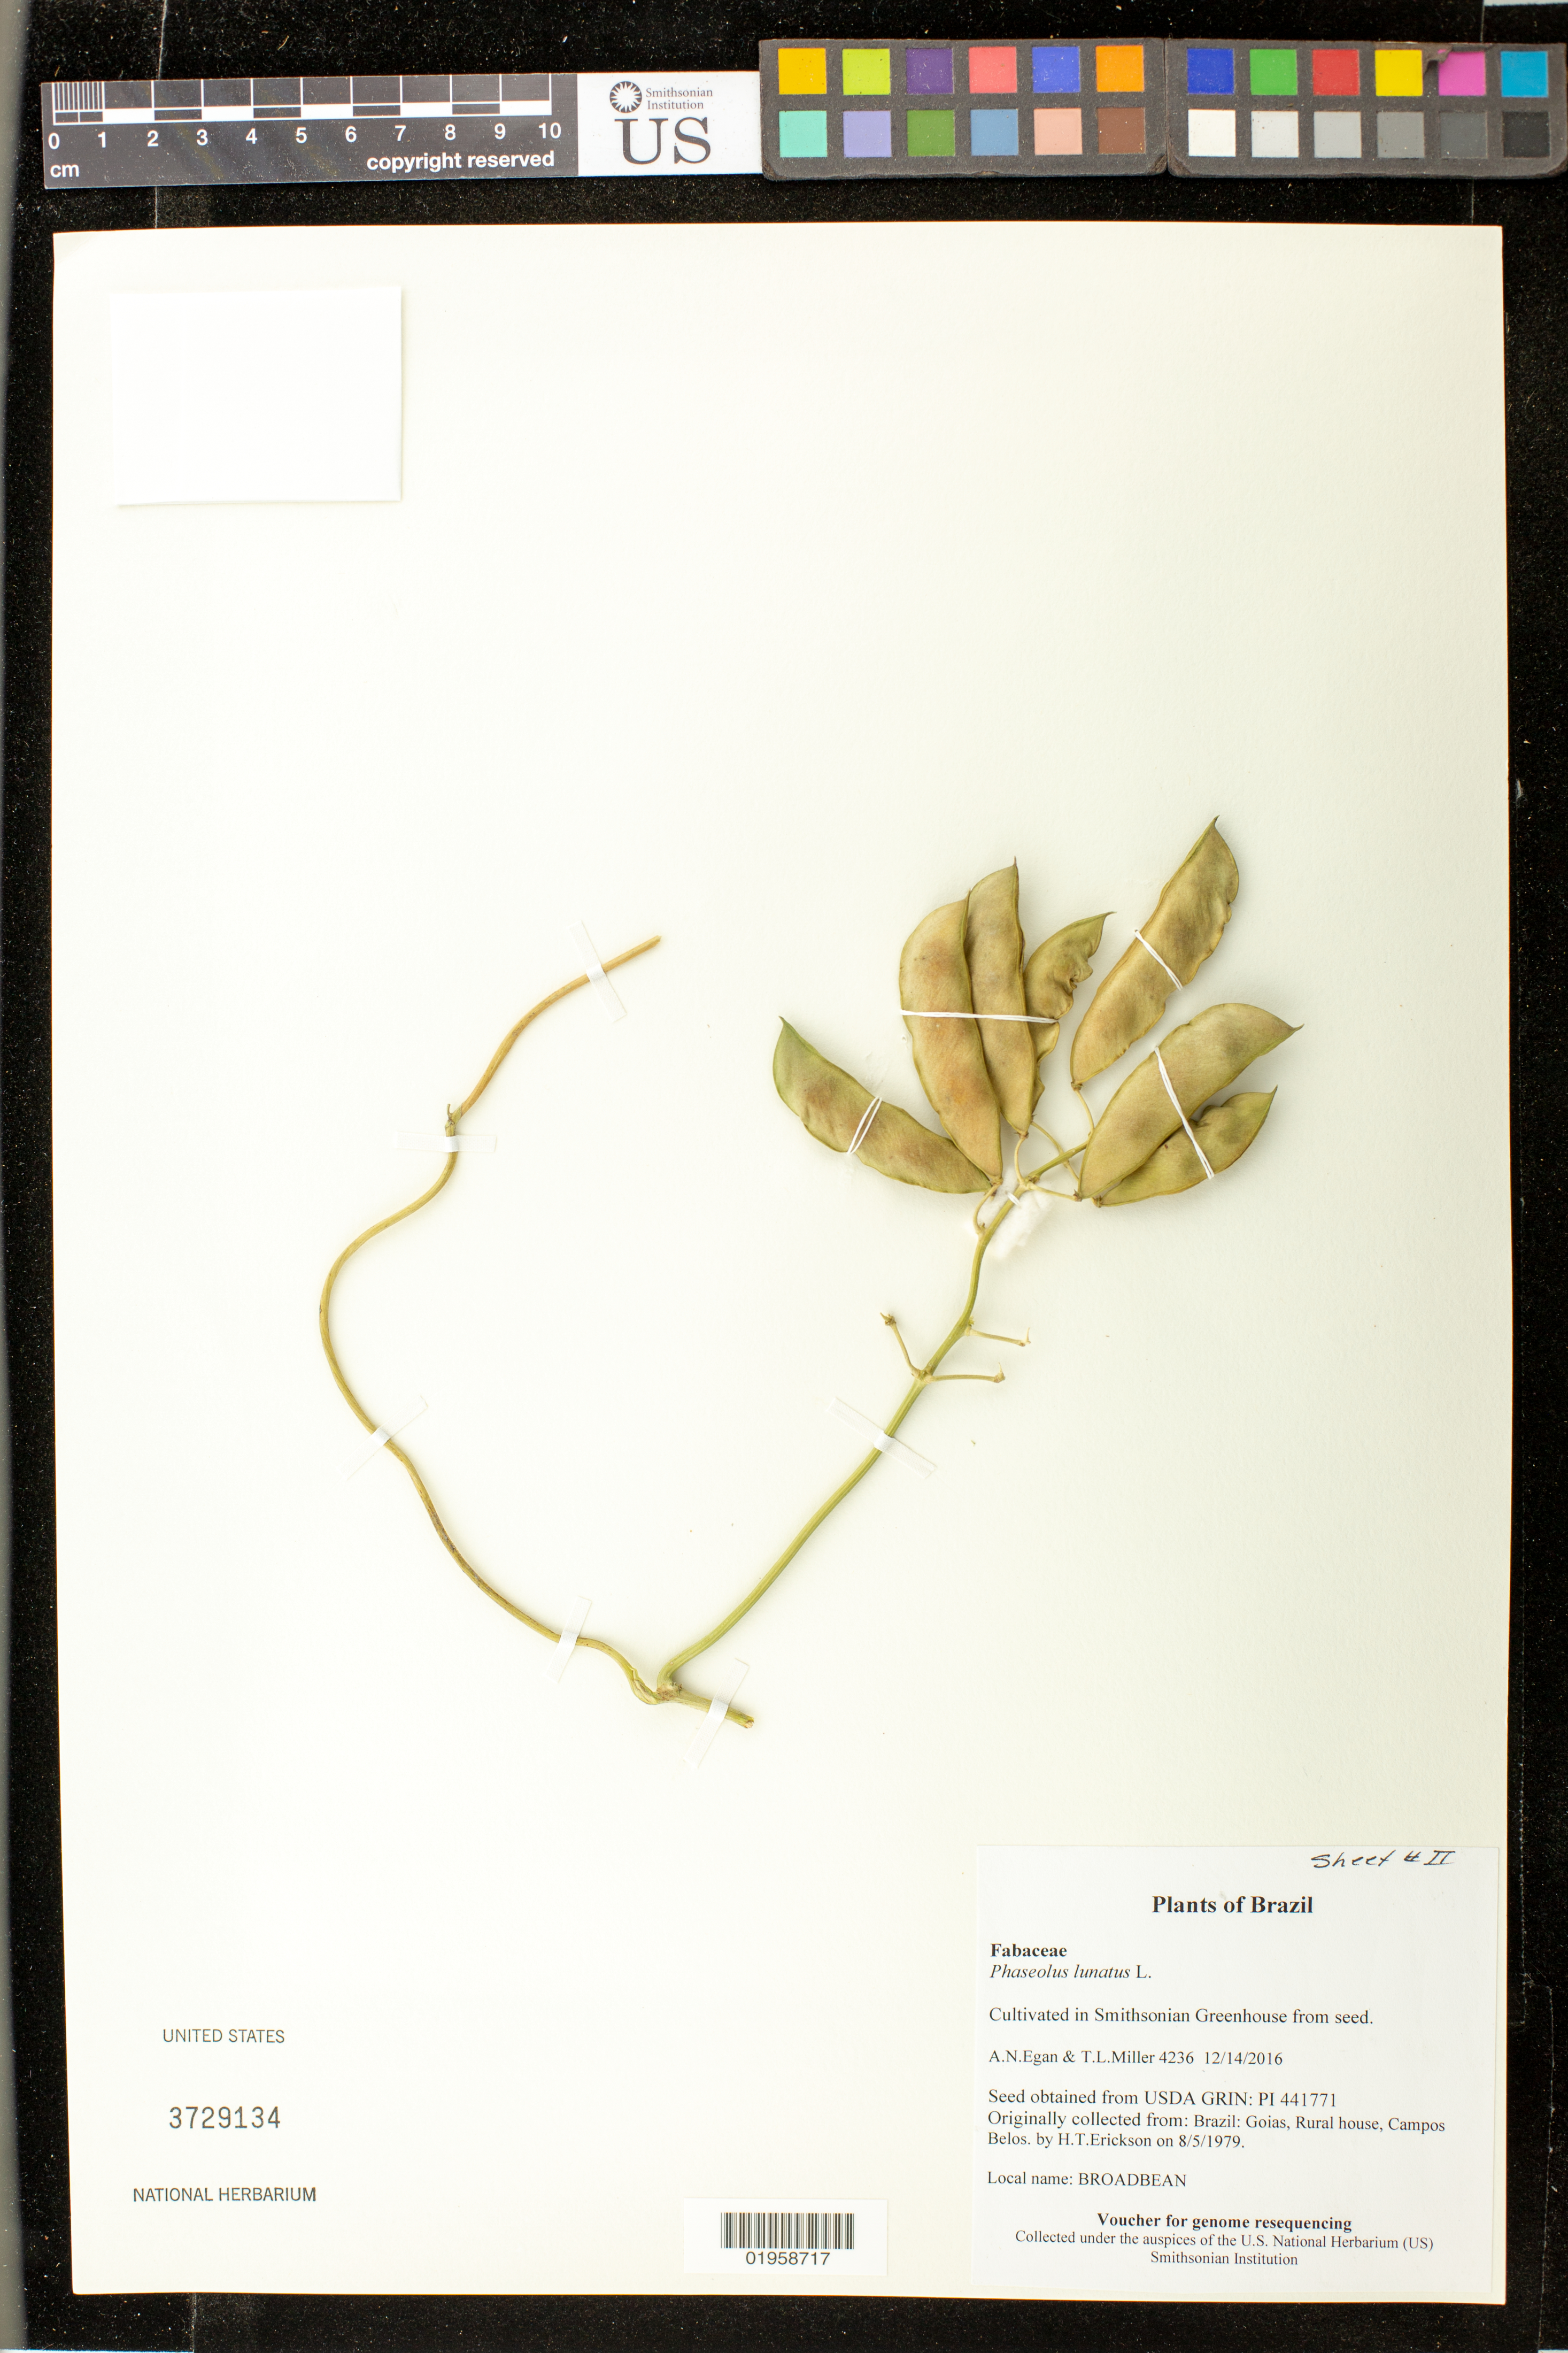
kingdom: Plantae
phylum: Tracheophyta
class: Magnoliopsida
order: Fabales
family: Fabaceae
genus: Phaseolus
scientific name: Phaseolus lunatus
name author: L.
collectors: A. N. Egan & T. L. Miller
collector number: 4236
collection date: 2016-12-14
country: United States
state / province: Maryland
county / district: Prince George's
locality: Smithsonian's Museum Support Ctr; 4210 Suitland Pkwy., NMNH Botany Research Greenhouses. Suitland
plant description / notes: Originally collected in Brazil, Goias, Rural house, Campos Belos, on 1979-08-05. H.T.Erickson (collector); Grown from seed acquired from the USDA's GRIN seed bank.; Broadbean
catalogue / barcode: US 3729134